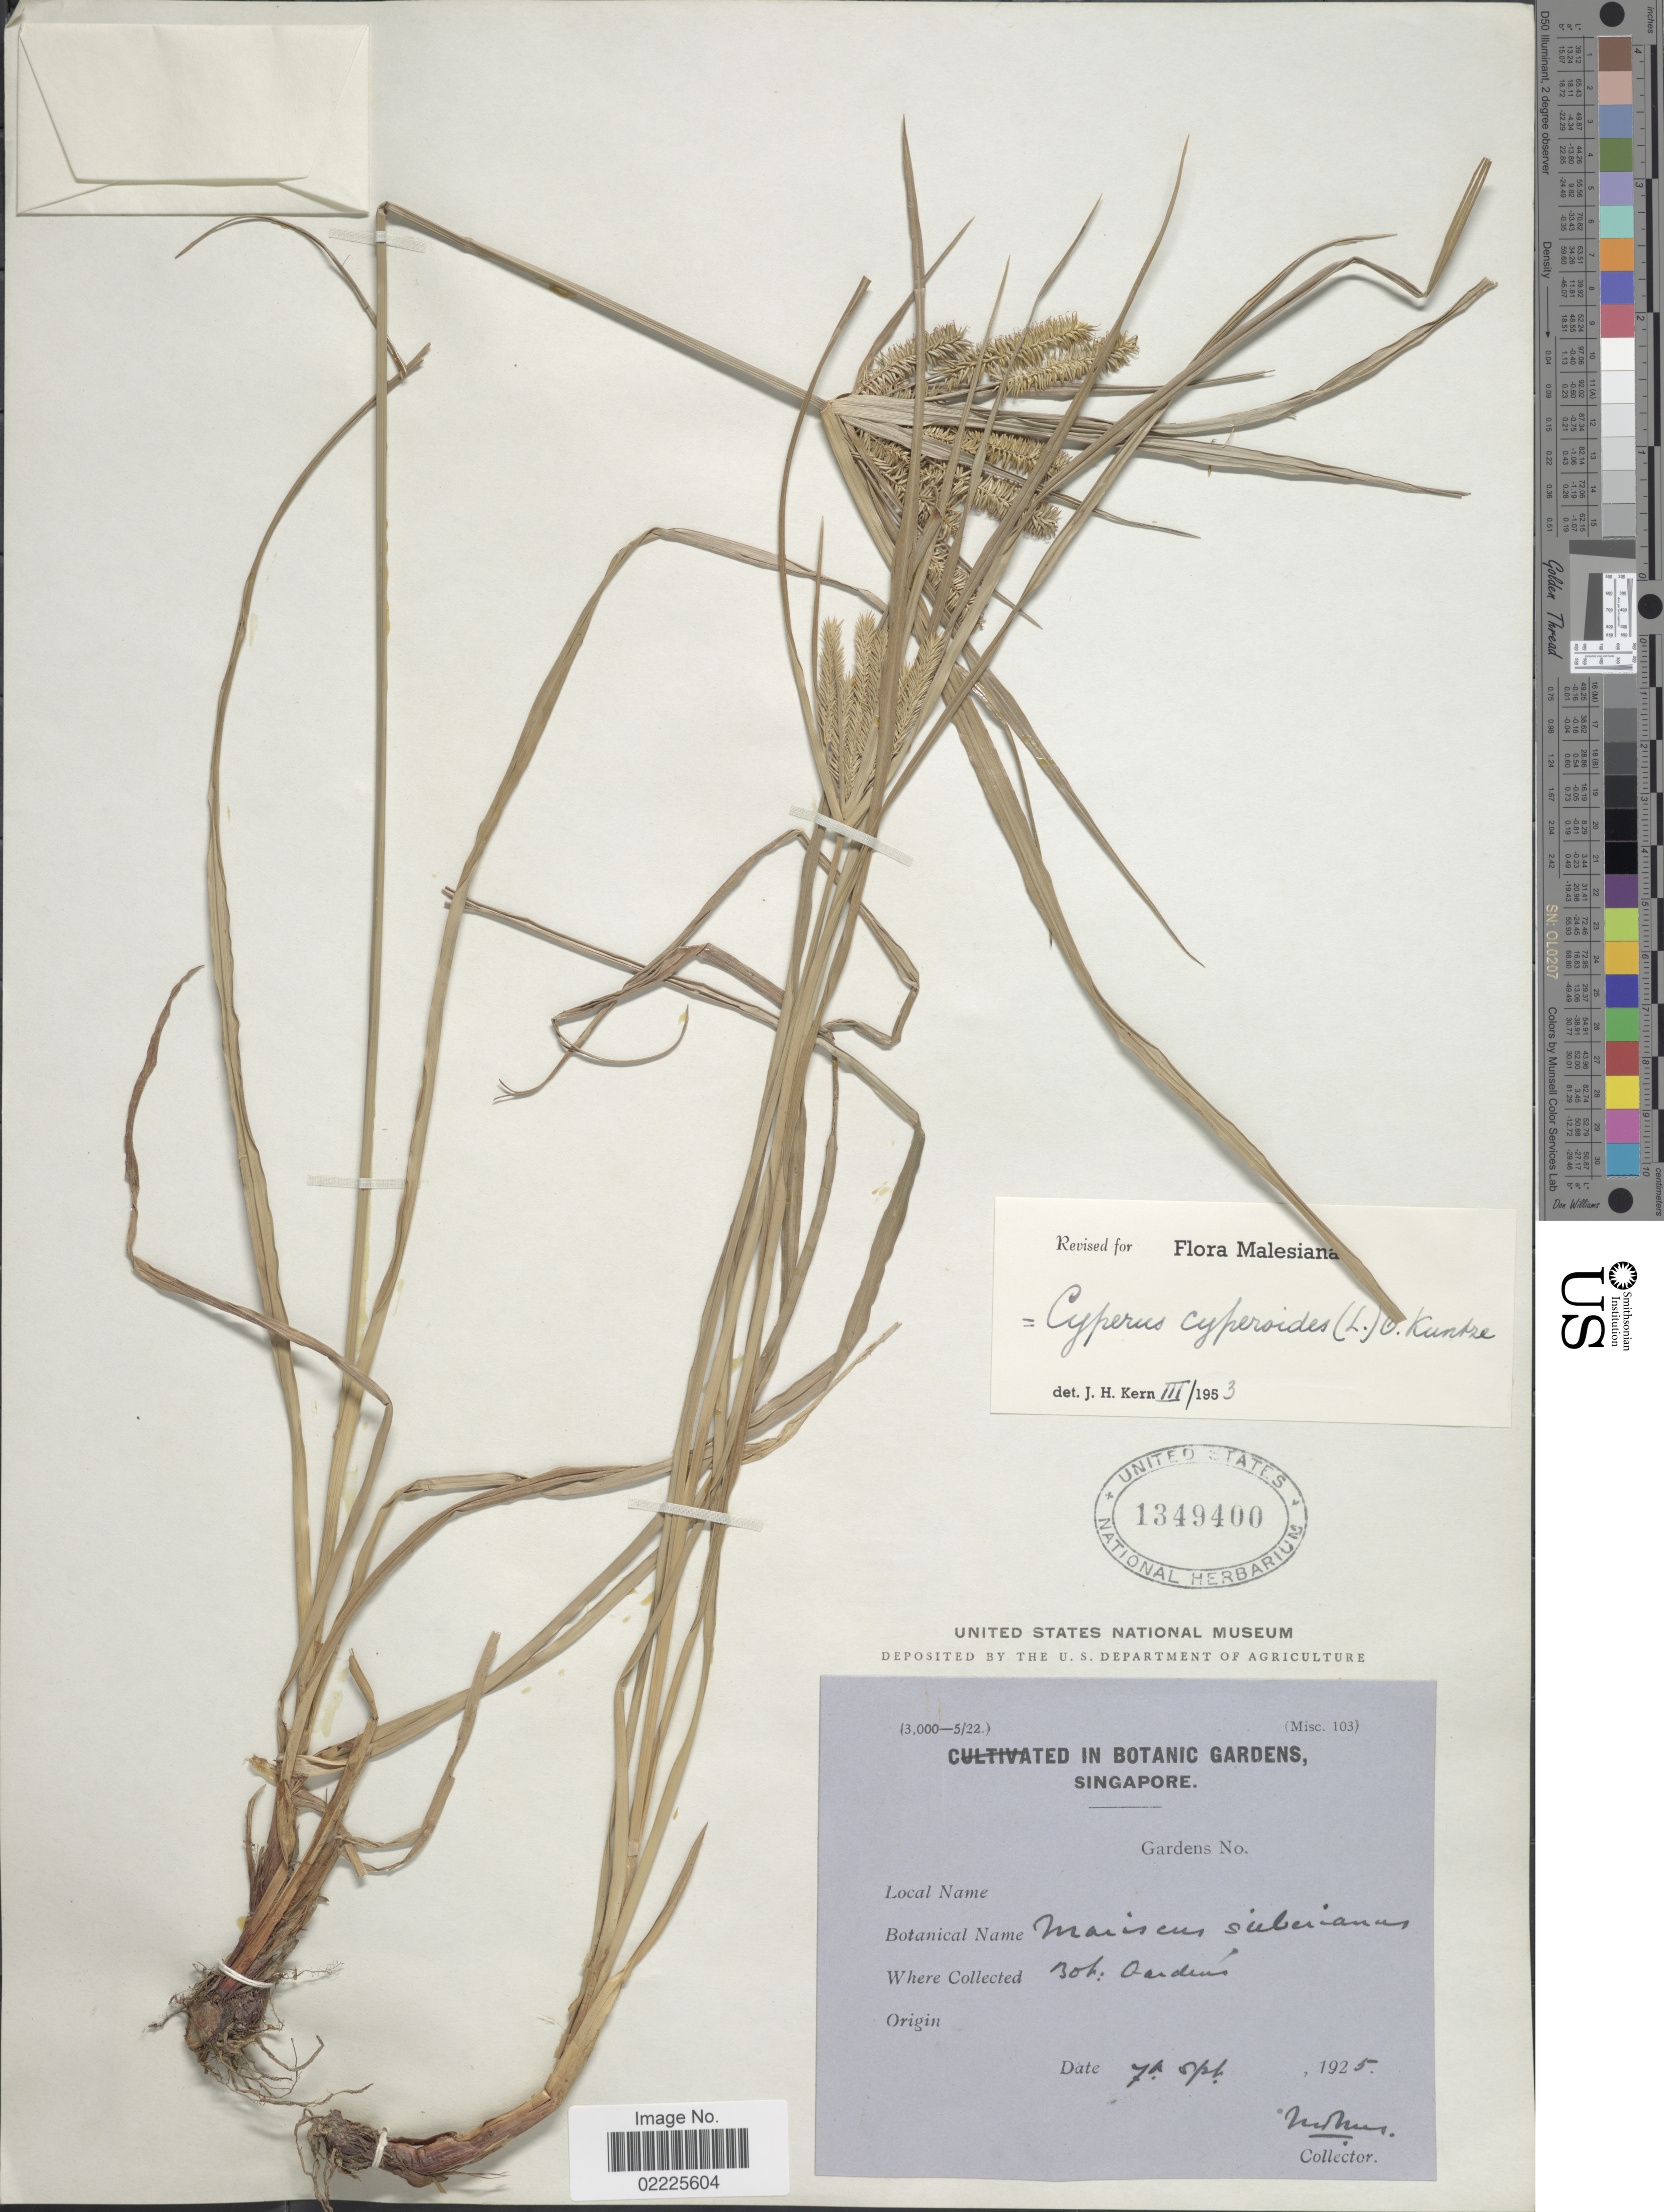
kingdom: Plantae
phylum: Tracheophyta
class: Liliopsida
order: Poales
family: Cyperaceae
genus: Cyperus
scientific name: Cyperus cyperoides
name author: (L.) Kuntze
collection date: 1925-09-07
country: Singapore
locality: Bot. Gardens.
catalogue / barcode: US 1349400